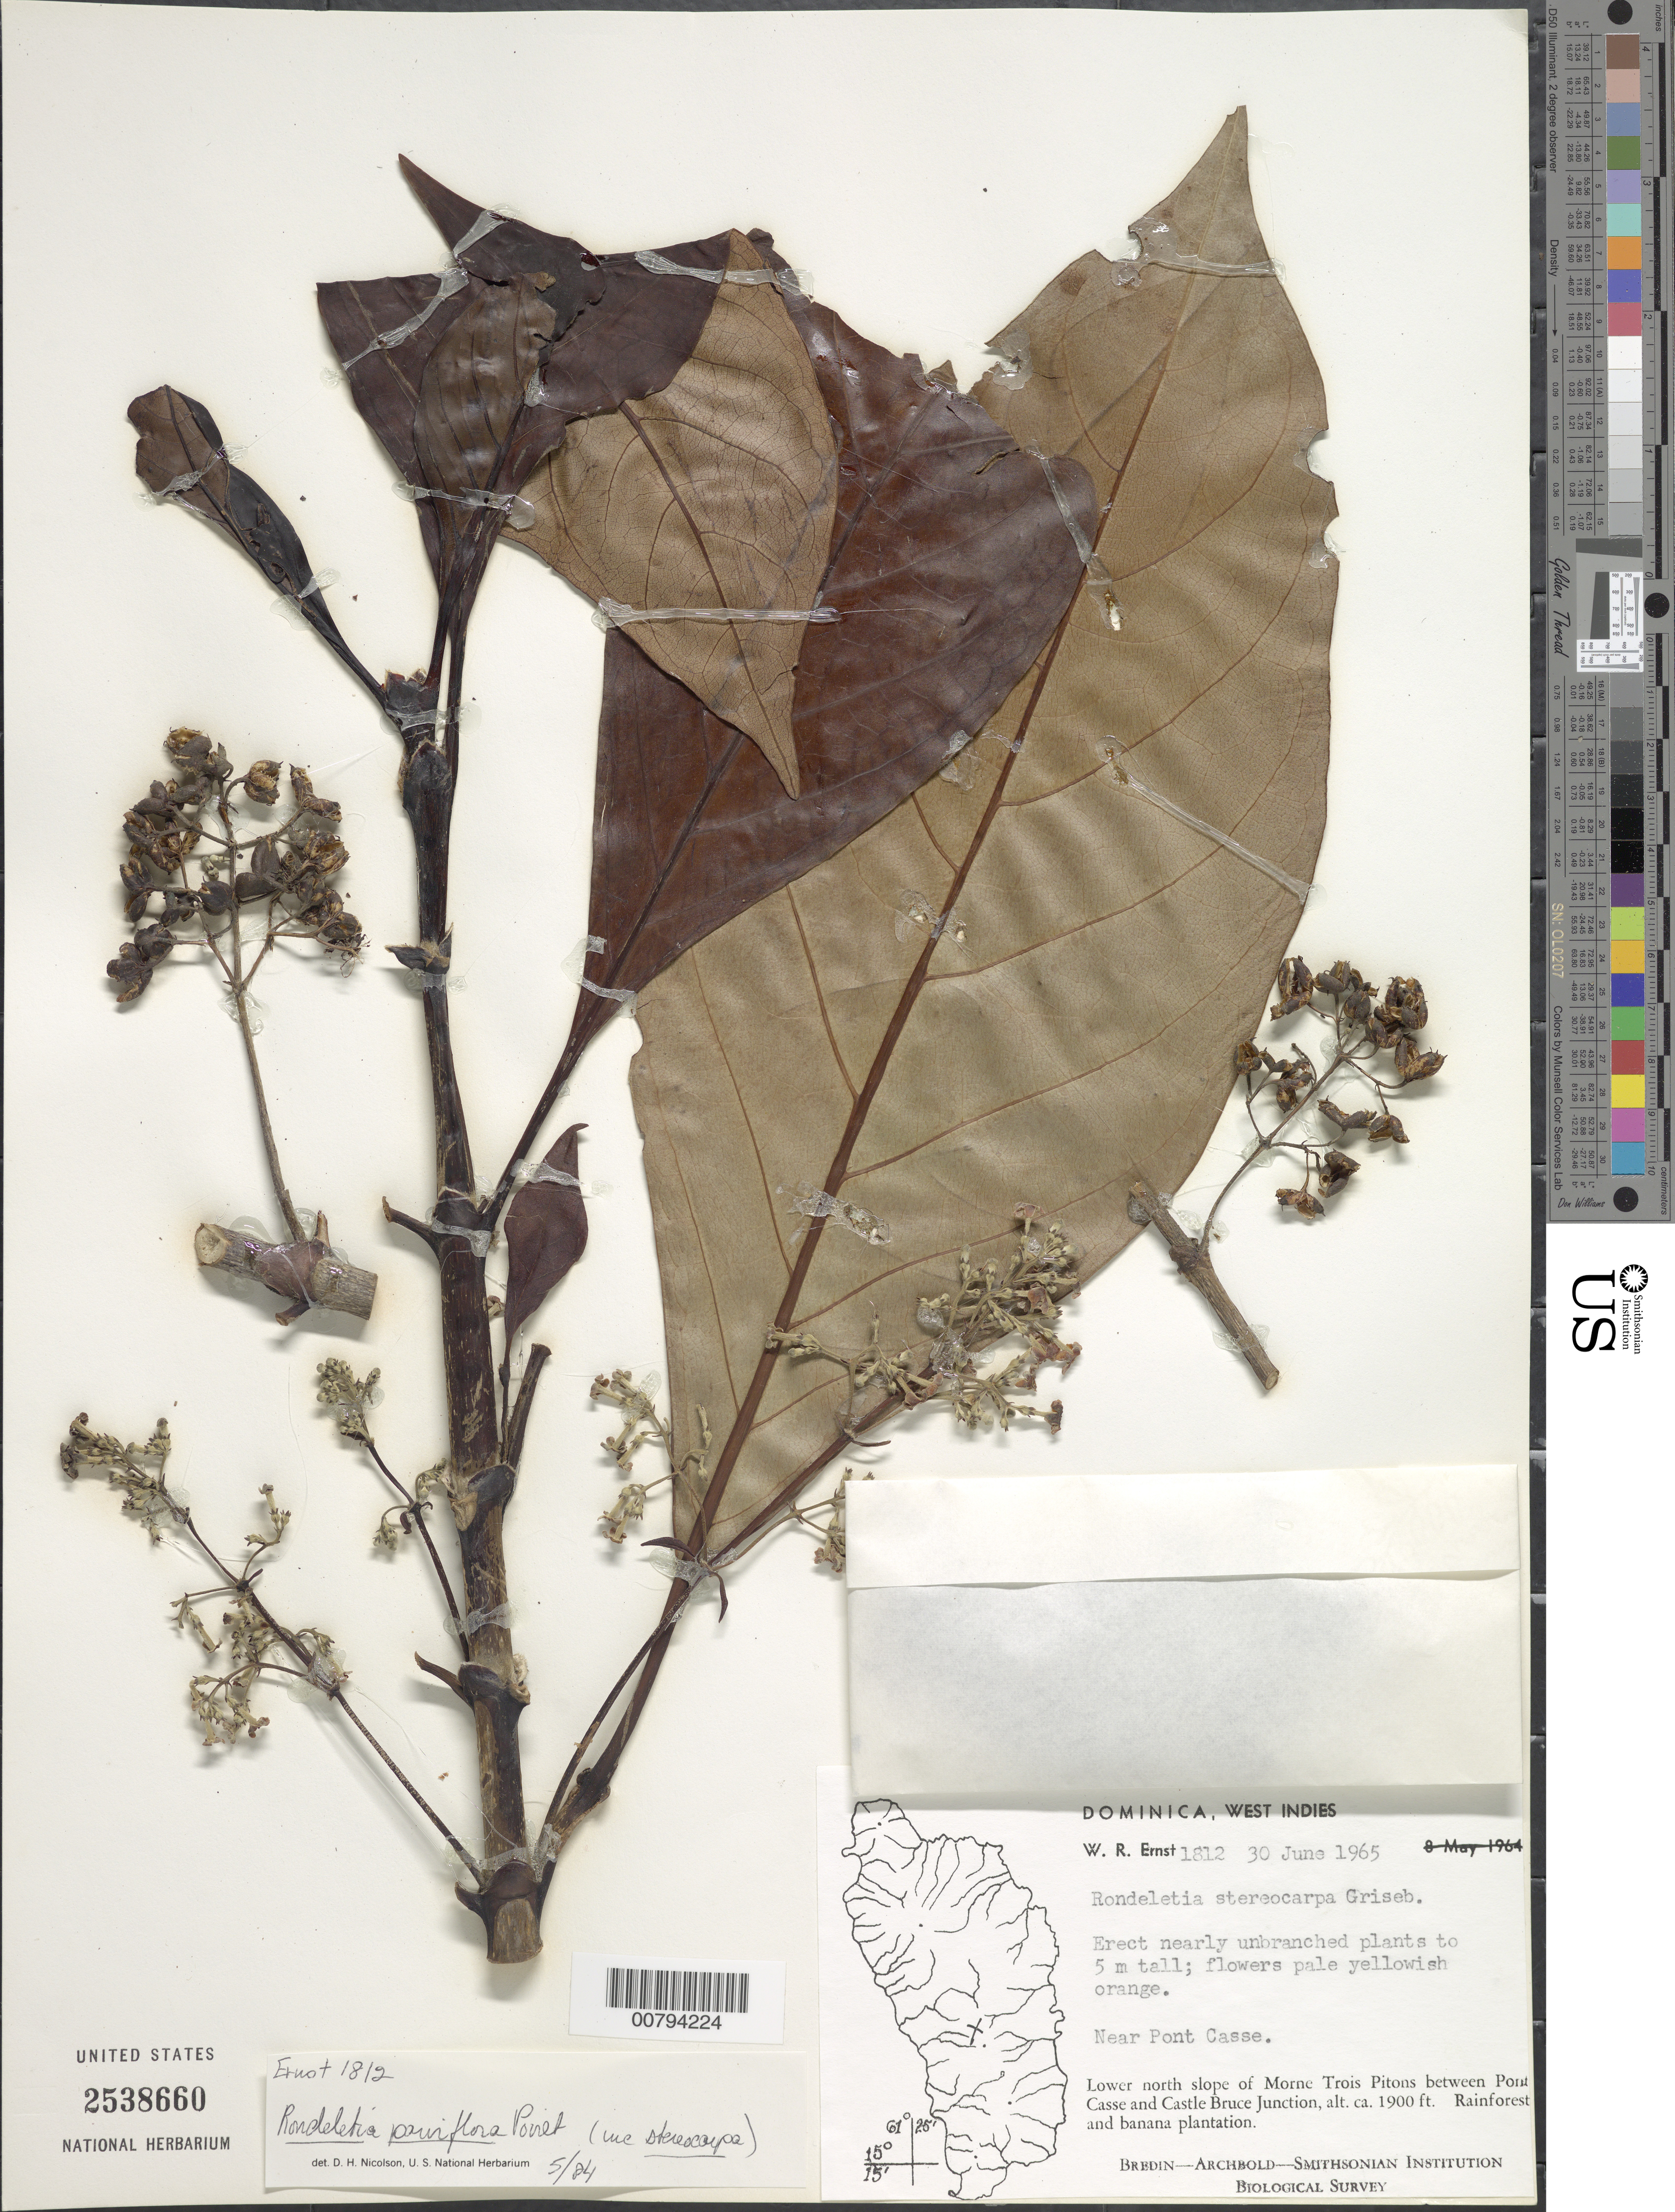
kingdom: Plantae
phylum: Tracheophyta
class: Magnoliopsida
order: Gentianales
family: Rubiaceae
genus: Rondeletia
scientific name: Rondeletia parviflora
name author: Poir.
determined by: Nicolson, Dan H.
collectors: W. R. Ernst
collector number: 1812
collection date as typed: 30 Jun 1965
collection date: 1965-06-30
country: Dominica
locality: Near Pont Casse (between Ponte Casse and Castle Bruce Junction). Lower north slope of Morne Trois Pitons.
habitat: Rainforest and banana plantation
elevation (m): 579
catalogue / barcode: US 2538660